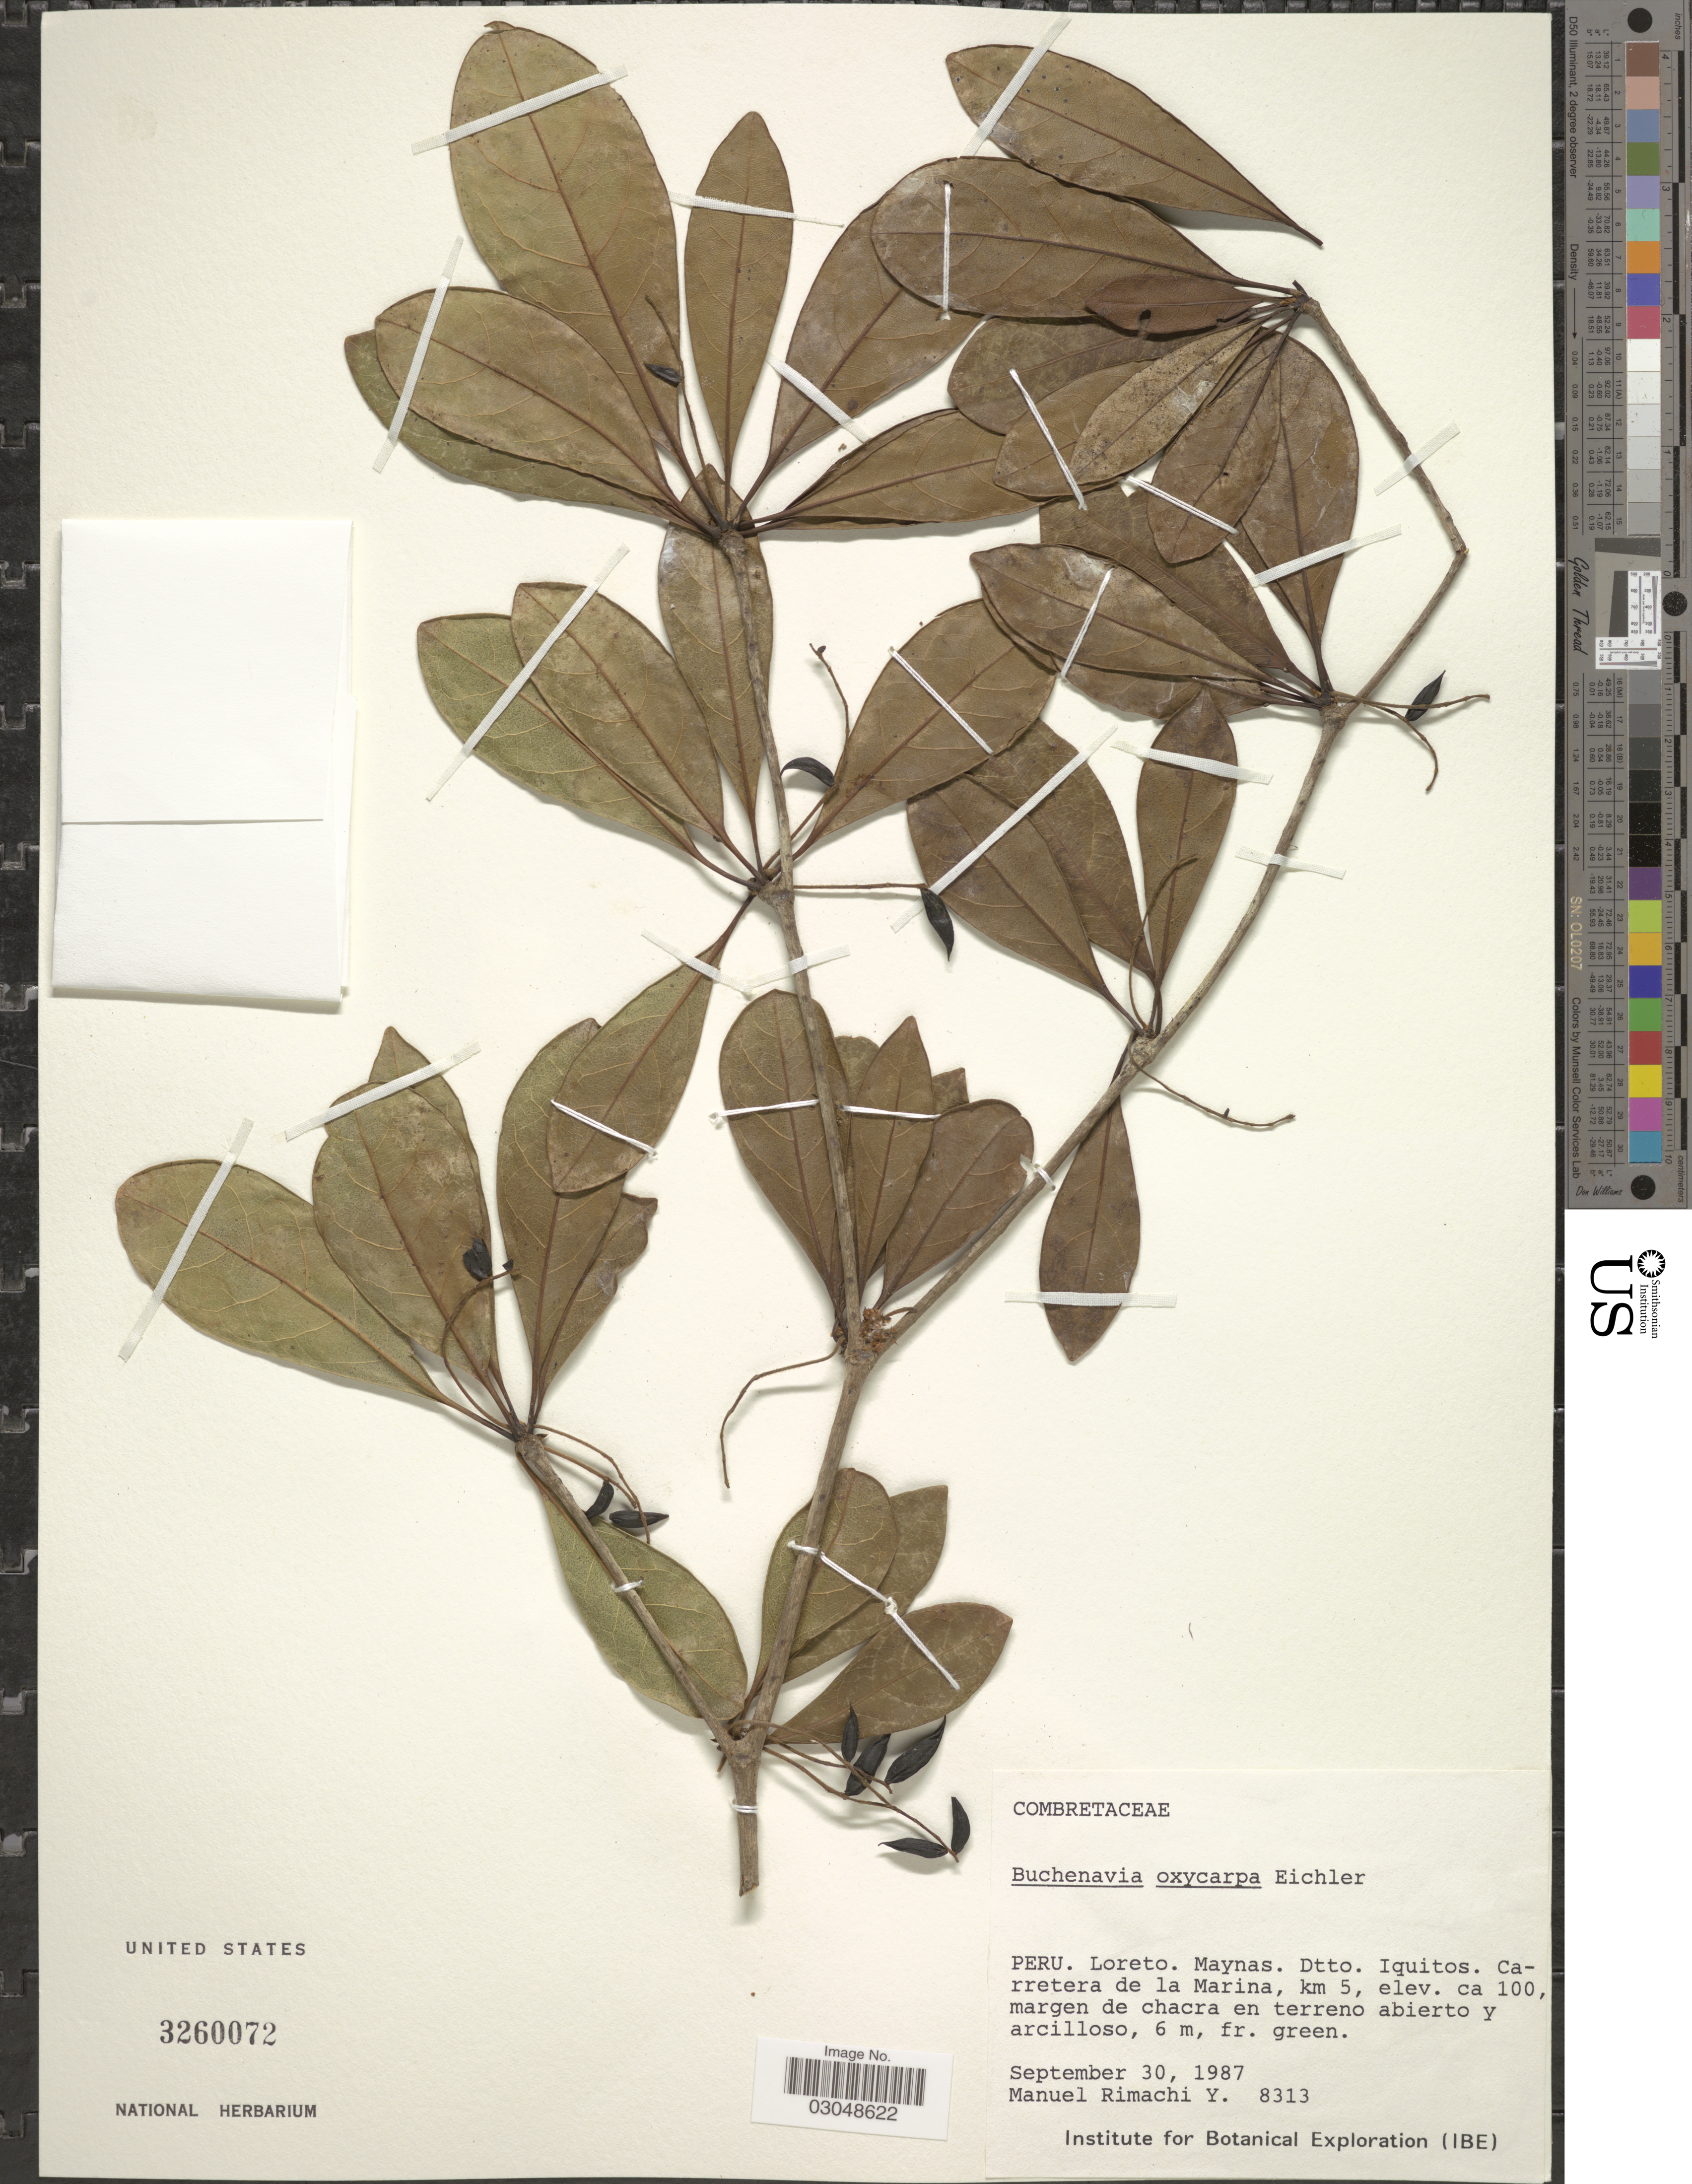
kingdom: Plantae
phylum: Tracheophyta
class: Magnoliopsida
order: Myrtales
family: Combretaceae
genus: Terminalia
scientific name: Terminalia oxycarpa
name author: Mart.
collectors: M. Rimachi Y.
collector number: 8313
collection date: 1987-09-30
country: Peru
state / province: Loreto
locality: Maynas. Dtto. Iquitos. Carretera de la Marina, km 5.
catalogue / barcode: US 3260072